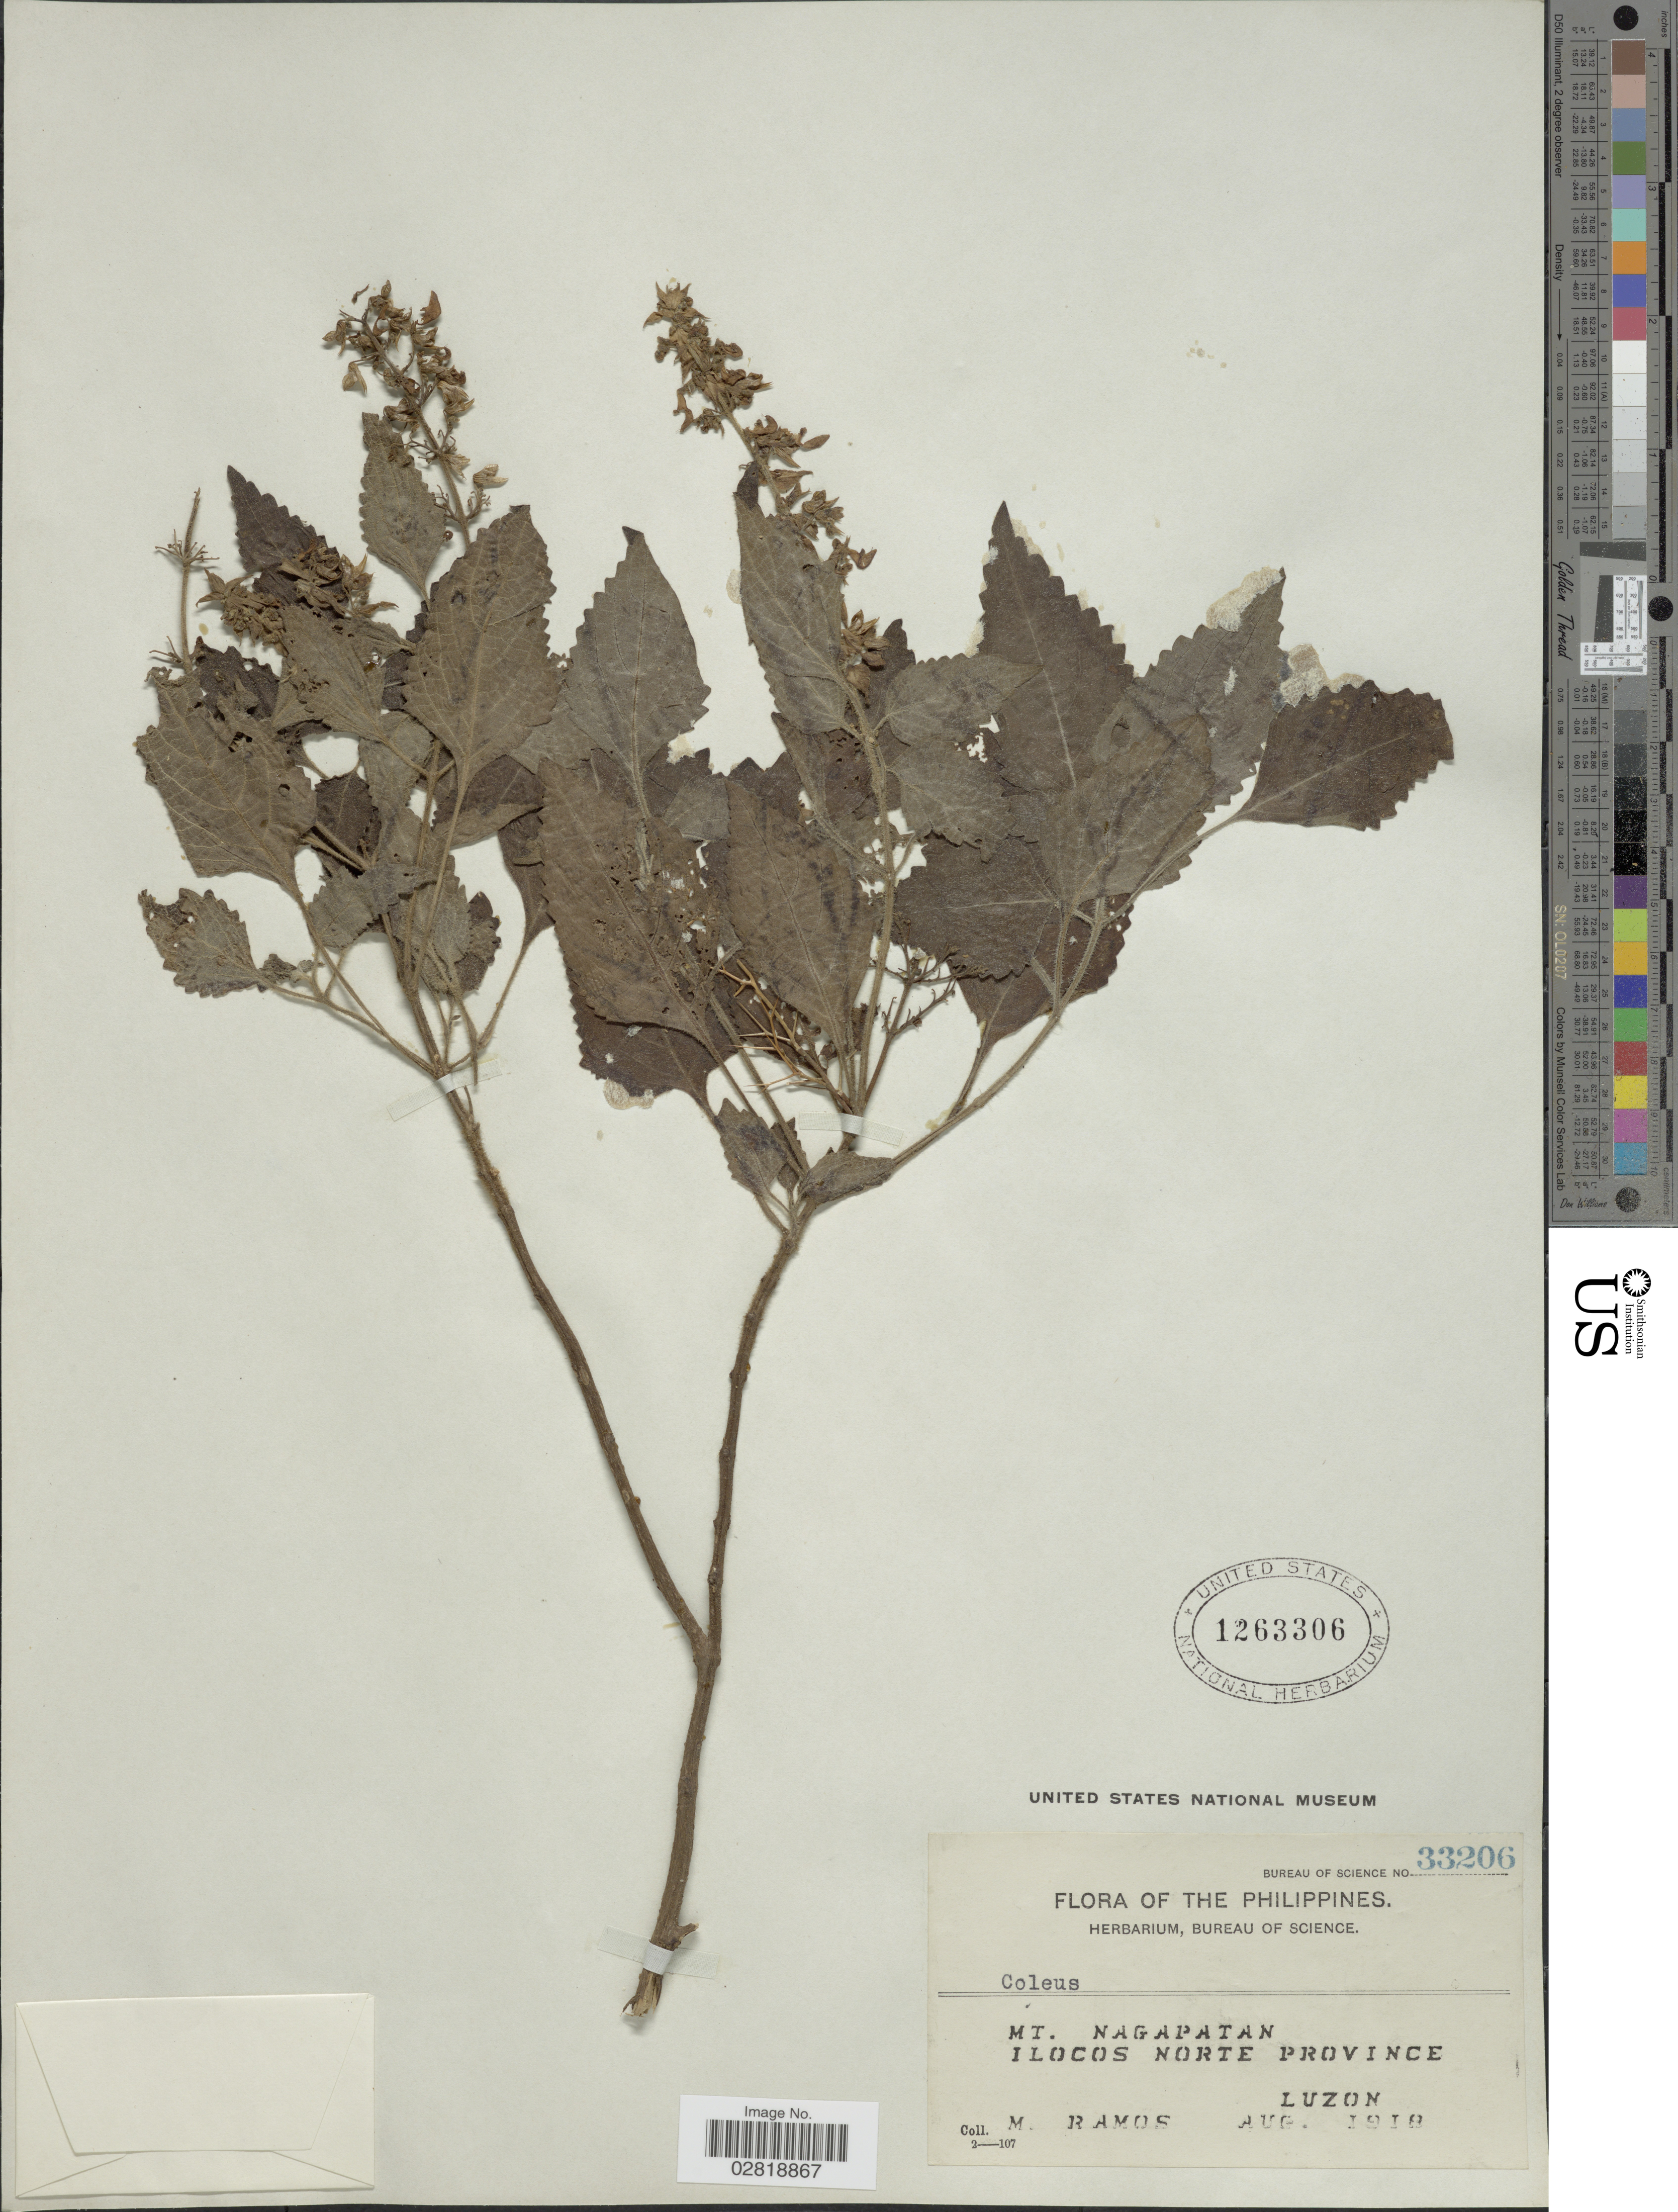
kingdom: Plantae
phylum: Tracheophyta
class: Magnoliopsida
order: Lamiales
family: Lamiaceae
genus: Plectranthus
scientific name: Plectranthus sp.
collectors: M. Ramos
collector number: Bureau of Science 33206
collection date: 1918-08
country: Philippines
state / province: Ilocos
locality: Mt. Nagapatan. Ilocos Norte Province. Luzon.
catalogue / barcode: US 1263306